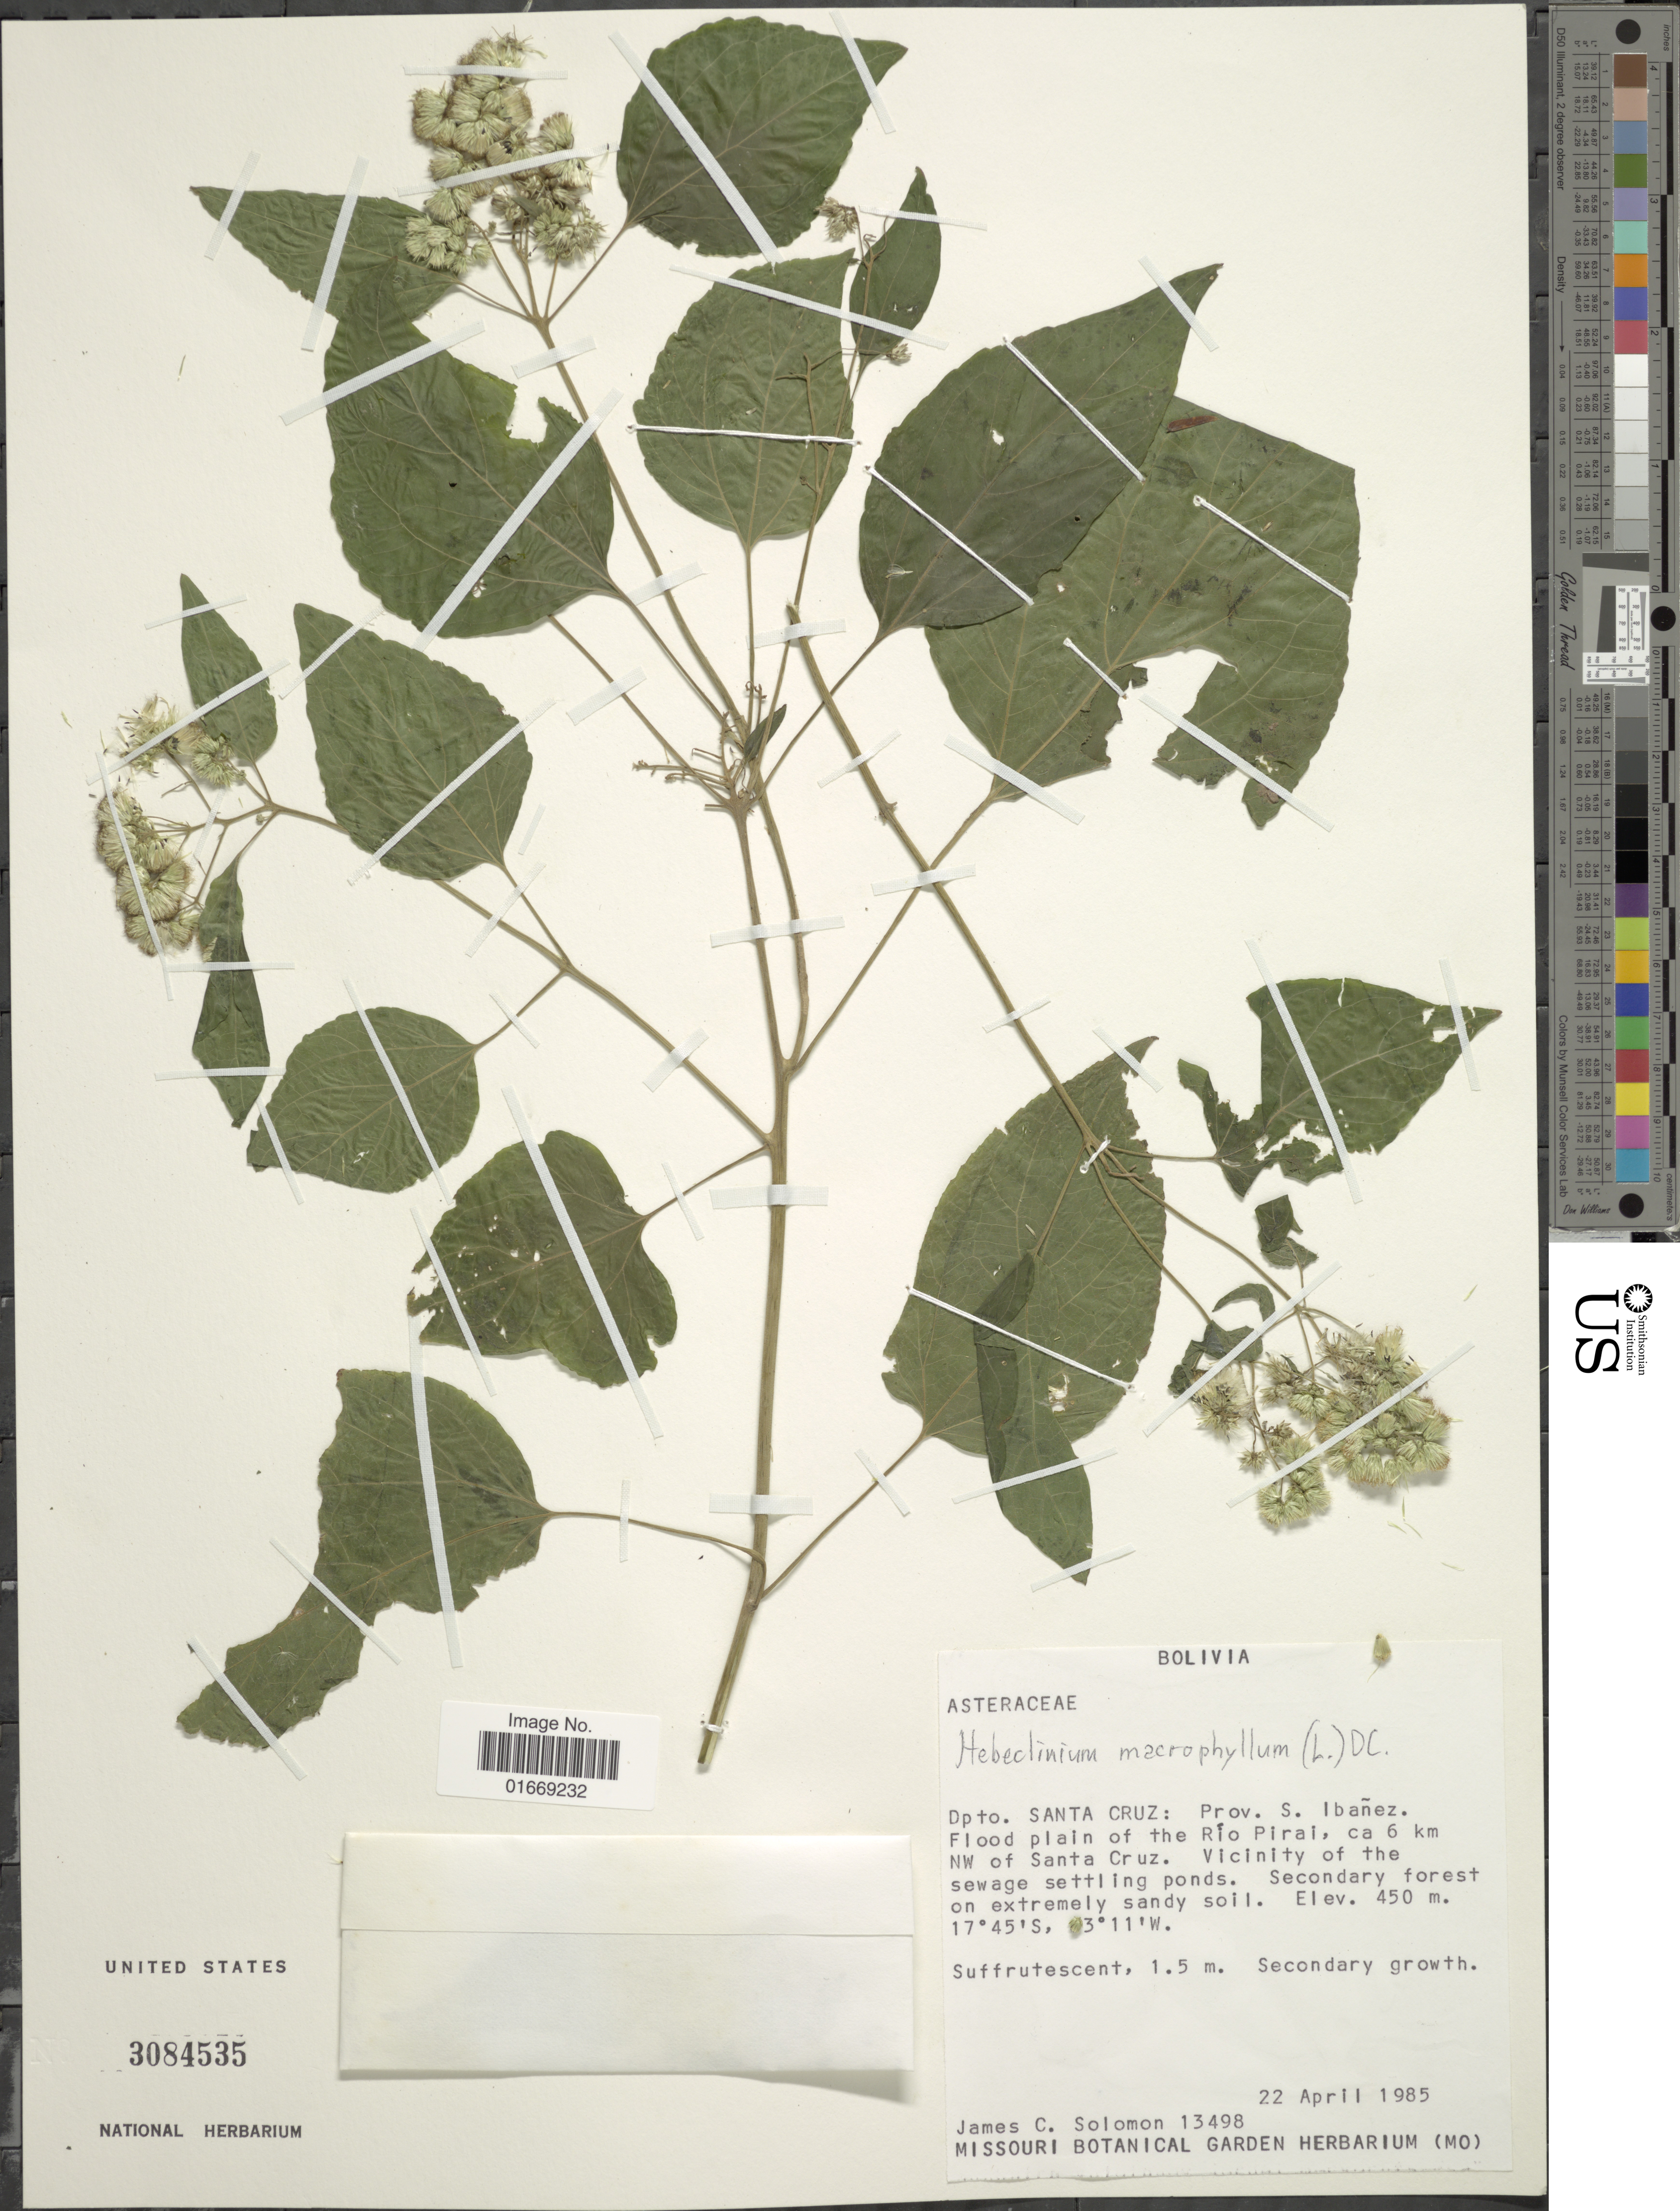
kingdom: Plantae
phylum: Tracheophyta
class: Magnoliopsida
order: Asterales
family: Asteraceae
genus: Hebeclinium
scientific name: Hebeclinium macrophyllum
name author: (L.) DC.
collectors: J. C. Solomon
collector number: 13498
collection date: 1985-04-22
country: Bolivia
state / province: Santa Cruz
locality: Dpto. Santa Cruz: Prov. S. Ibañez. Flood plain of the Rio Piral, ca 6 km NW of Santa Cruz. Vicinity of the sewage settling ponds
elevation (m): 450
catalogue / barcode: US 3084535